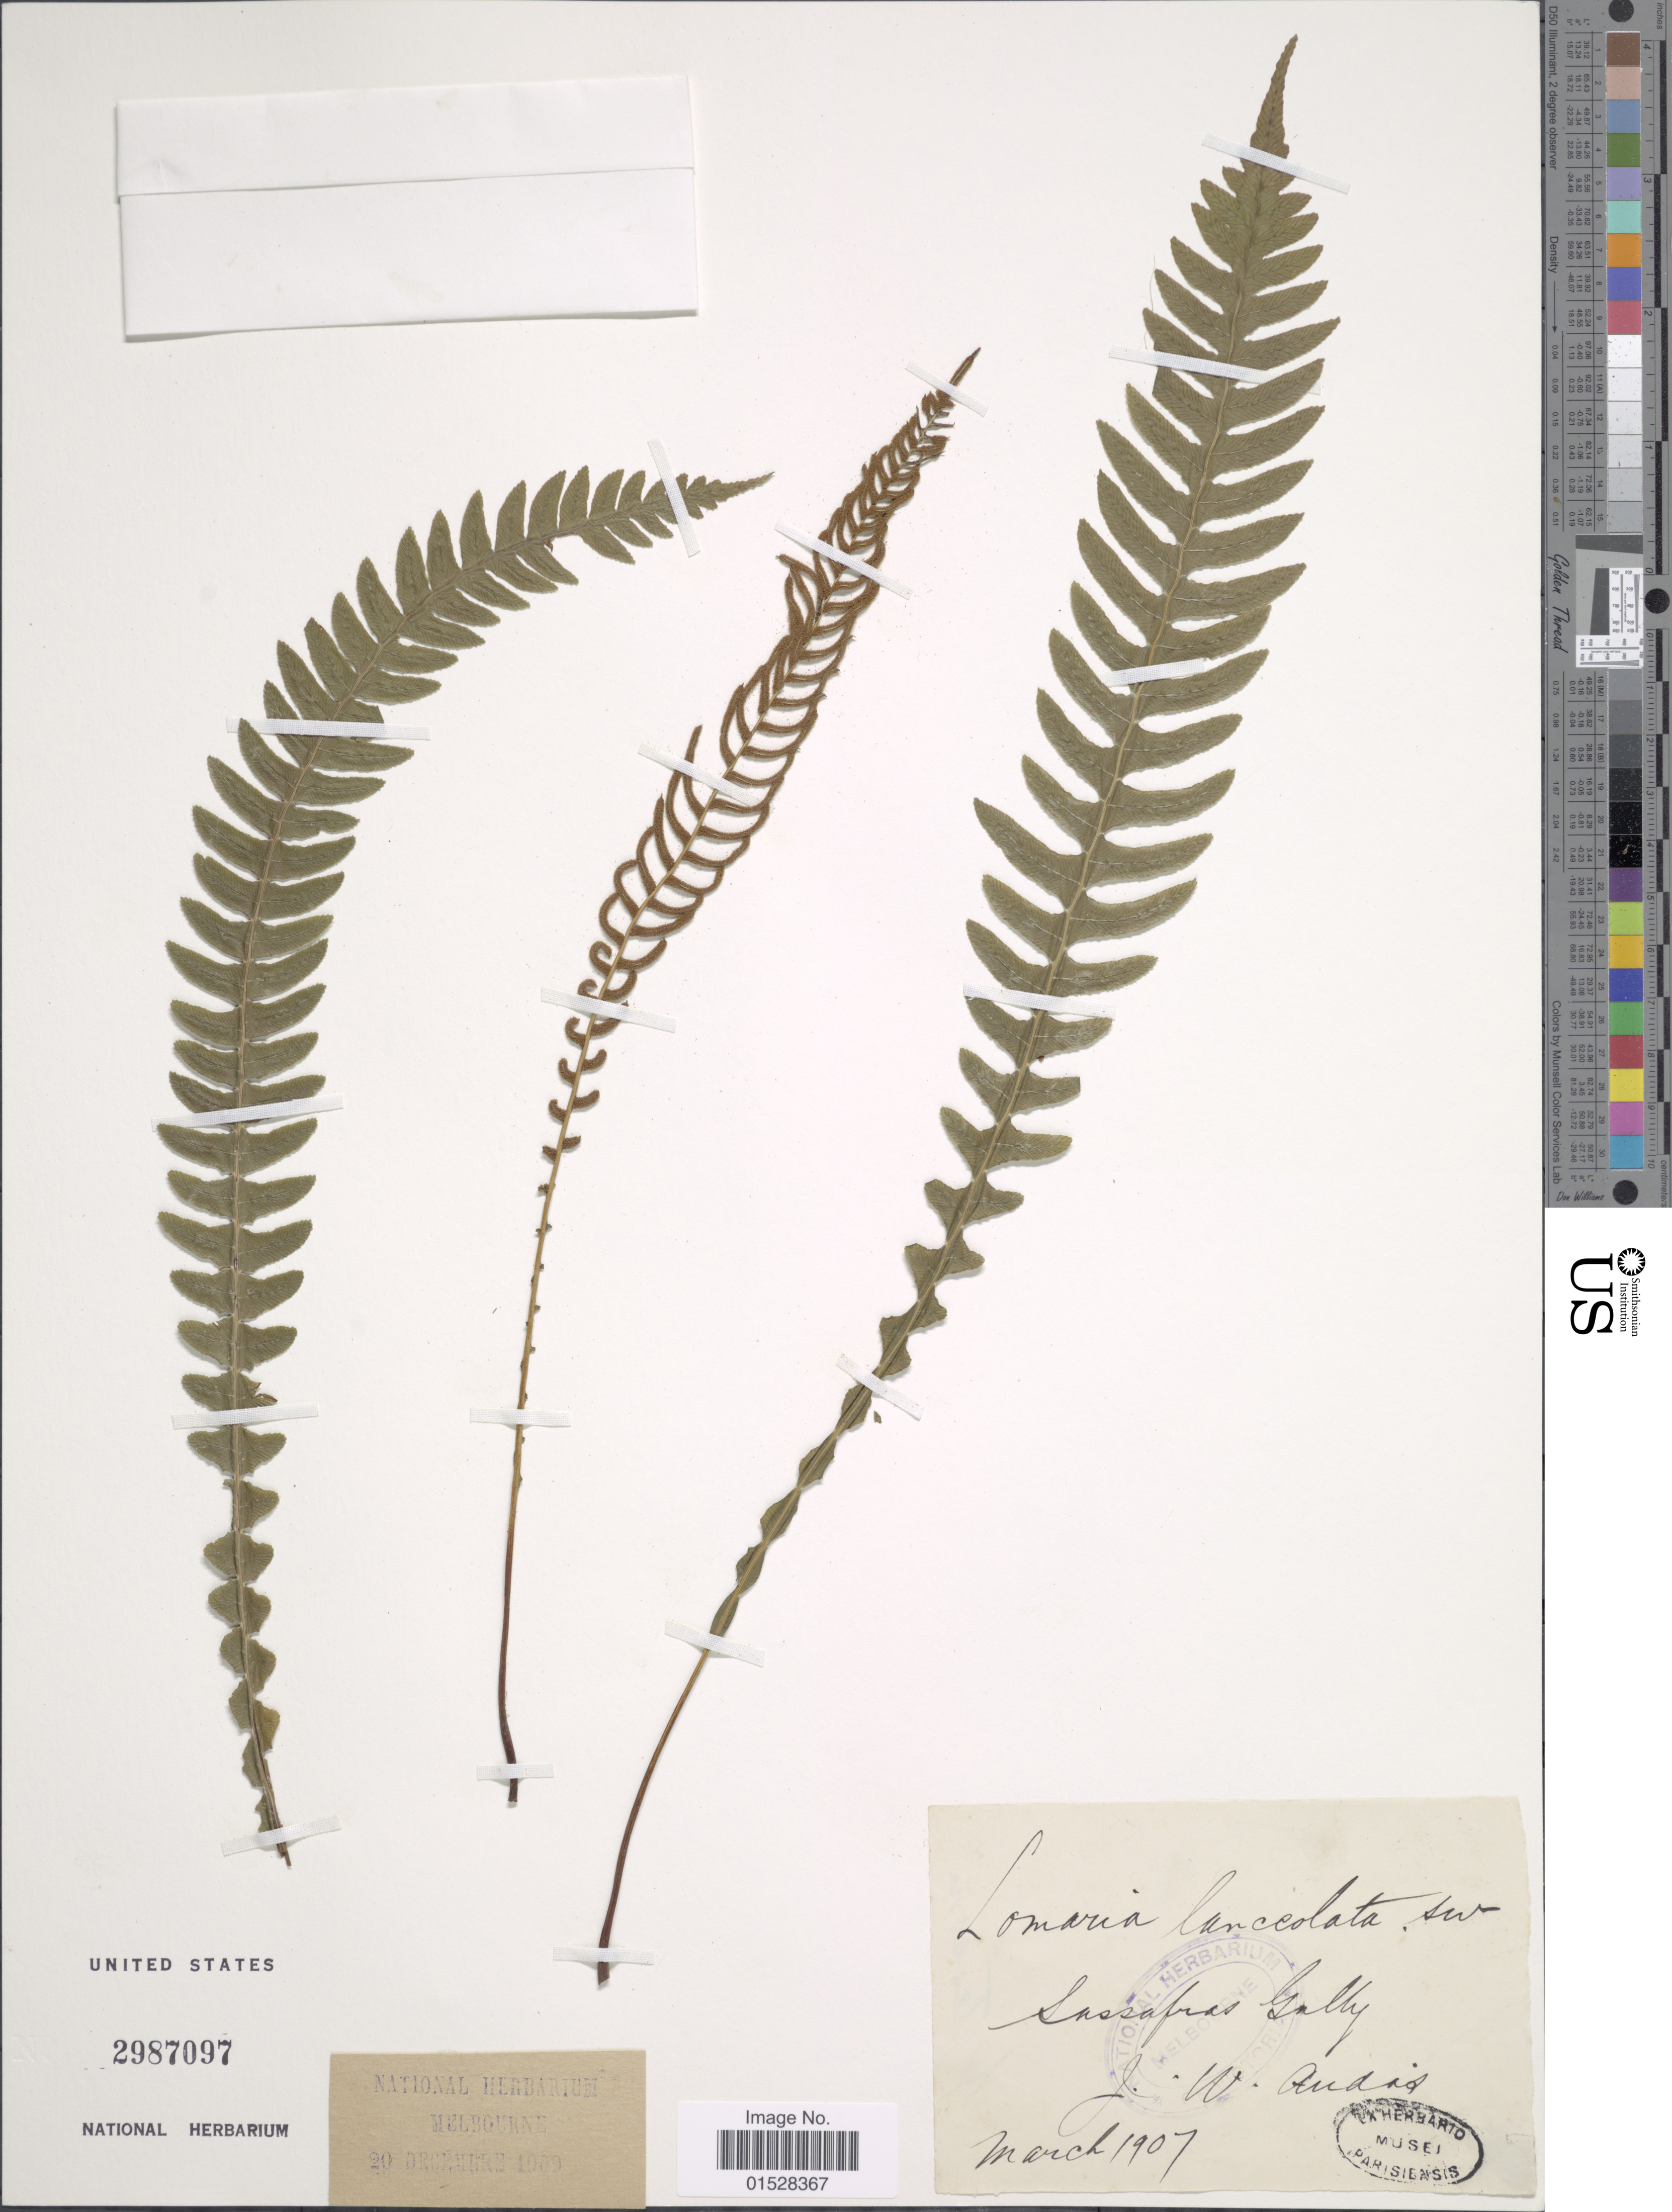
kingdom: Plantae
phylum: Tracheophyta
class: Polypodiopsida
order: Polypodiales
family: Blechnaceae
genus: Blechnum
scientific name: Blechnum chambersii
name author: Tindale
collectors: J. Audas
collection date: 1907-03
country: Australia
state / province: New South Wales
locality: Sassafras Gully.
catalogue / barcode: US 2987097